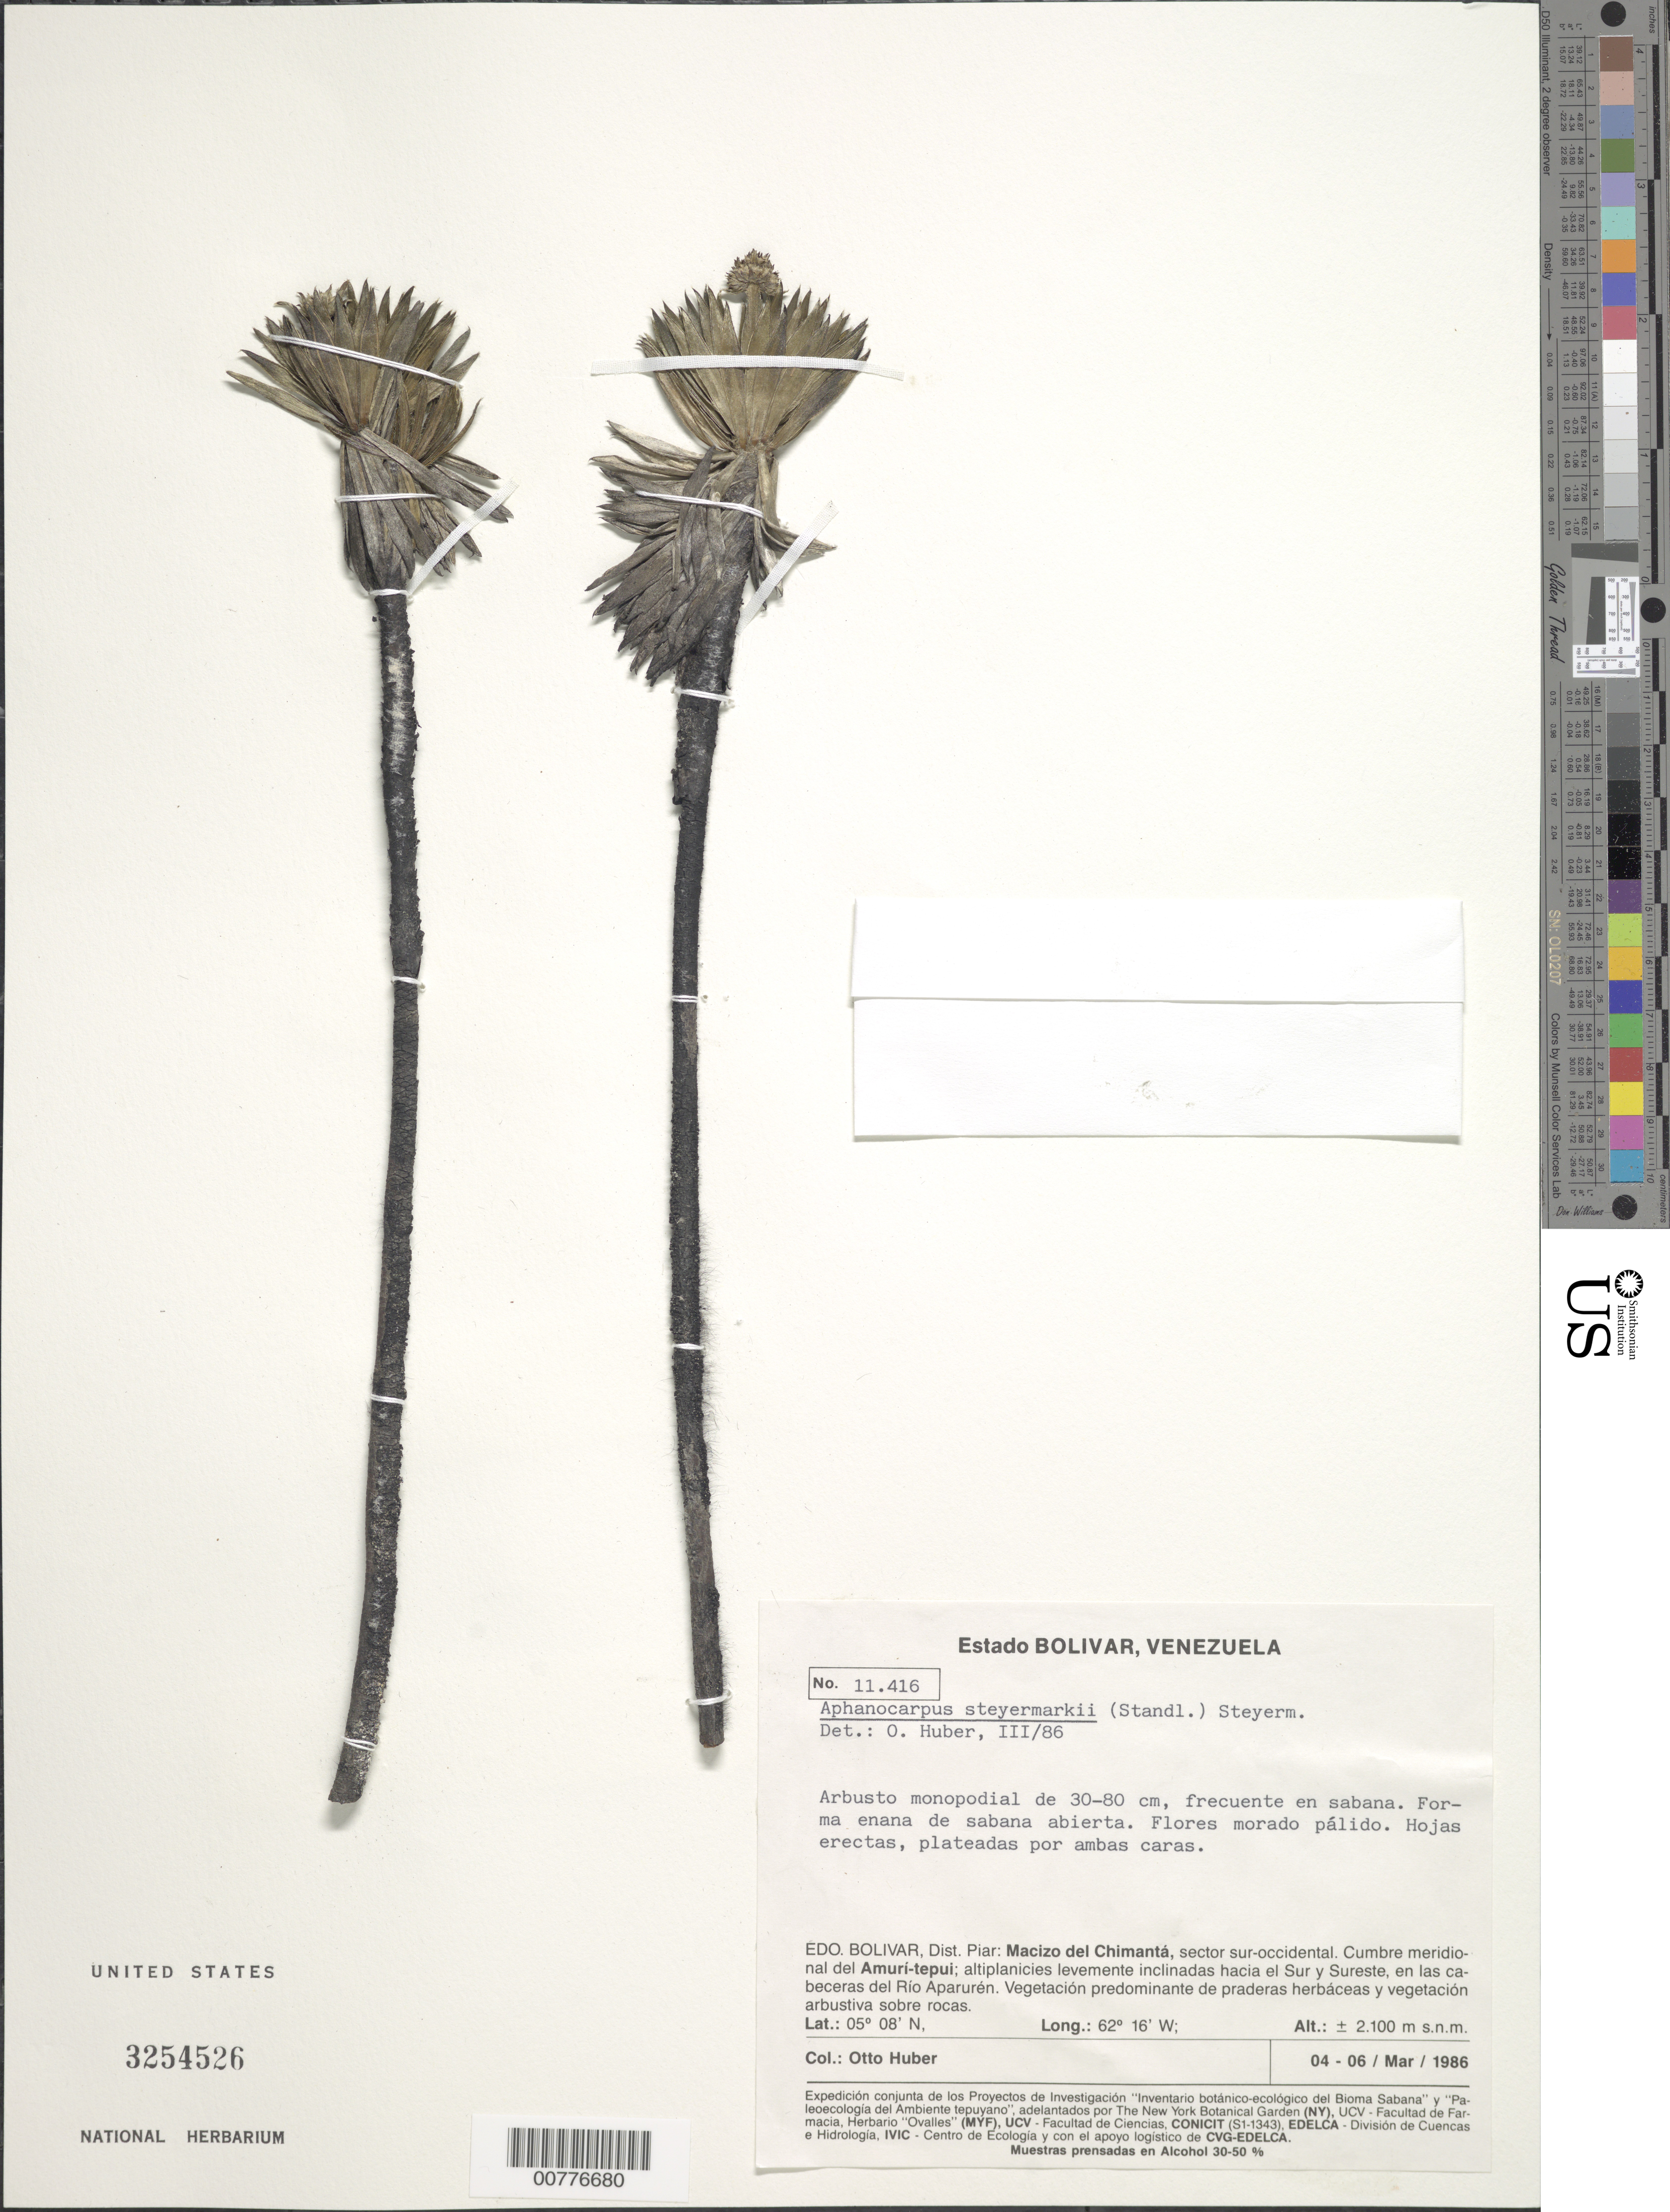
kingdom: Plantae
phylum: Tracheophyta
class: Magnoliopsida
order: Gentianales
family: Rubiaceae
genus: Aphanocarpus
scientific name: Aphanocarpus steyermarkii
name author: (Standl.) Steyerm.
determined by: Huber, Otto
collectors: O. Huber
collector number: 11416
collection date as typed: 4-Mar-86 to 6-Mar-86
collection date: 1986-03-04/1986-03-06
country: Venezuela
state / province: Bolívar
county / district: Piar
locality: Macizo del Chimantá, sector sur-occidental, cumbre meridional del Amurí-tepuí; altiplanicie levemente inclinadas hacia el S y SE, en als cabeceras del Río Aparurén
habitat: Vegetación predominante de praderas herbáceas y vegetación arbustiva sobre rocas; en sabana.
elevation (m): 2100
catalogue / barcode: US 3254526